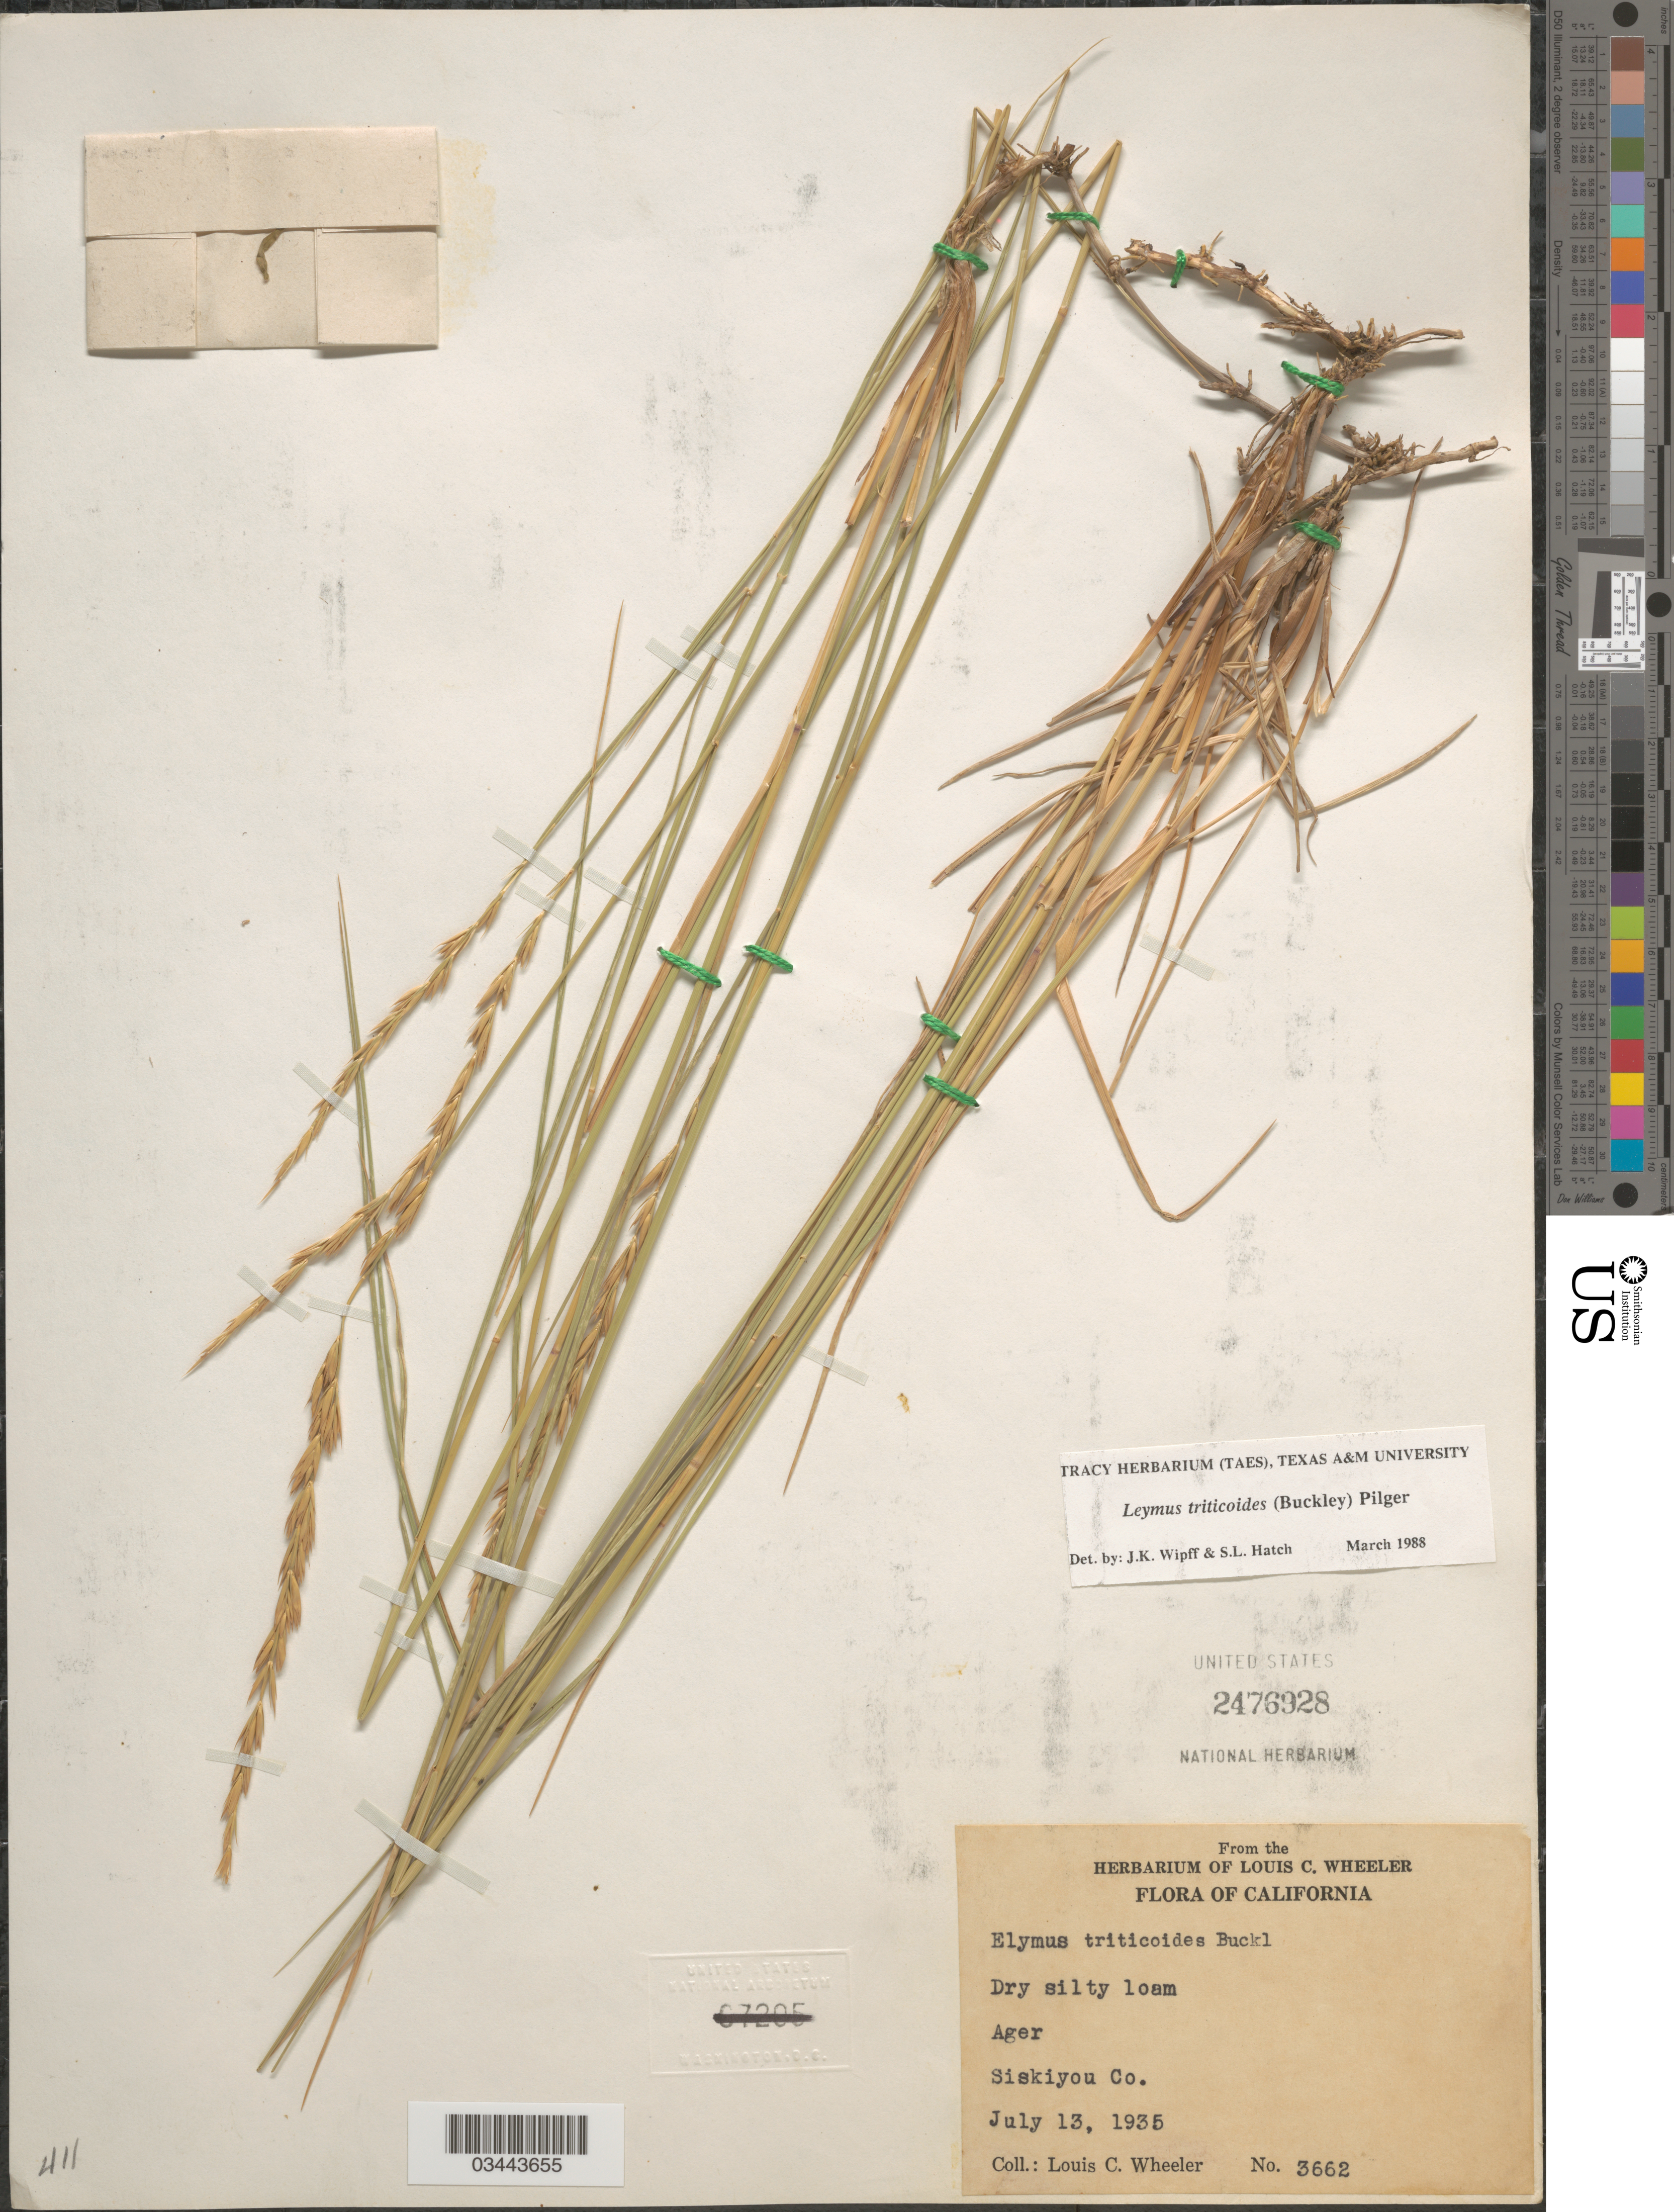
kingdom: Plantae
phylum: Tracheophyta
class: Liliopsida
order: Poales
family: Poaceae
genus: Leymus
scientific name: Leymus triticoides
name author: (Buckley) Pilg.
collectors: L. C. Wheeler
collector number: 3662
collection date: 1935-07-13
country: United States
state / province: California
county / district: Siskiyou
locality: Ager. Siskiyou Co.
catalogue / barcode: US 2476928